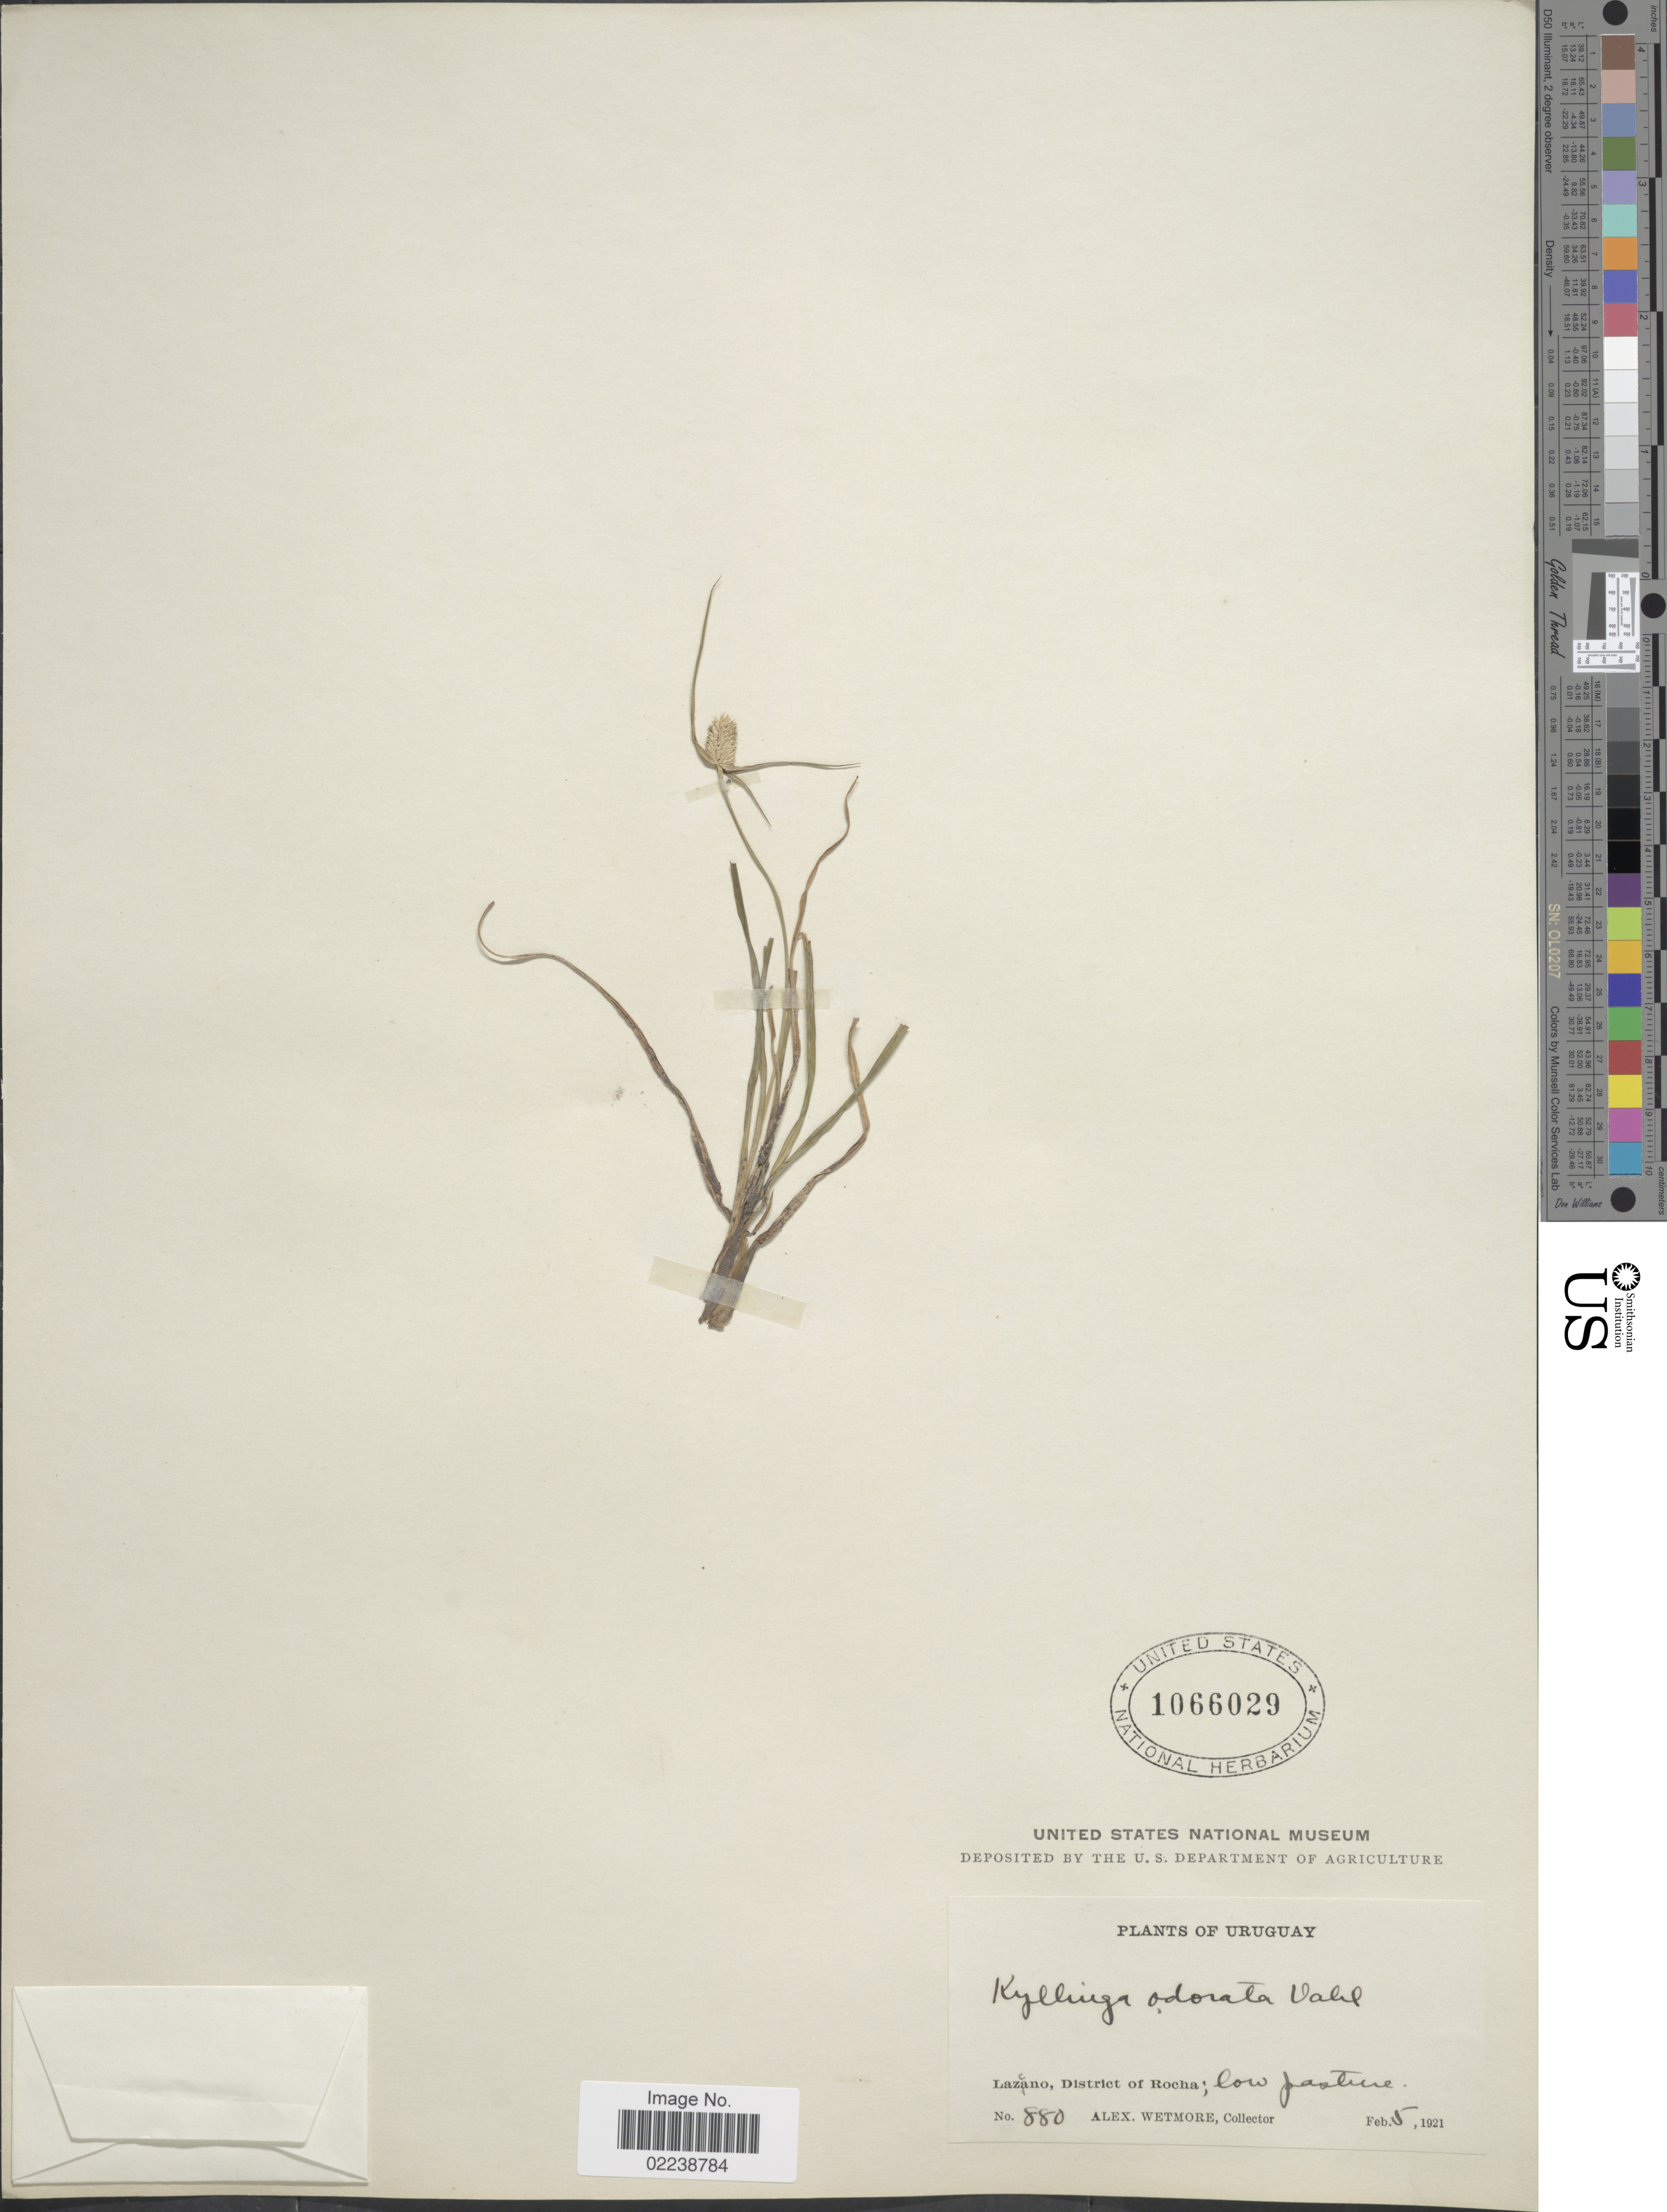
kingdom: Plantae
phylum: Tracheophyta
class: Liliopsida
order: Poales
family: Cyperaceae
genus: Cyperus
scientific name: Cyperus sesquiflorus subsp. sesquiflorus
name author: (Torr.) Mattf. & Kük.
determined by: Strong, M. T., (US), Smithsonian Institution - National Museum of Natural History (UNITED STATES)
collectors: A. Wetmore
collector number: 880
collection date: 1921-02-05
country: Uruguay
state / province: Rocha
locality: Lazcano, District of Rocha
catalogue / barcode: US 1066029